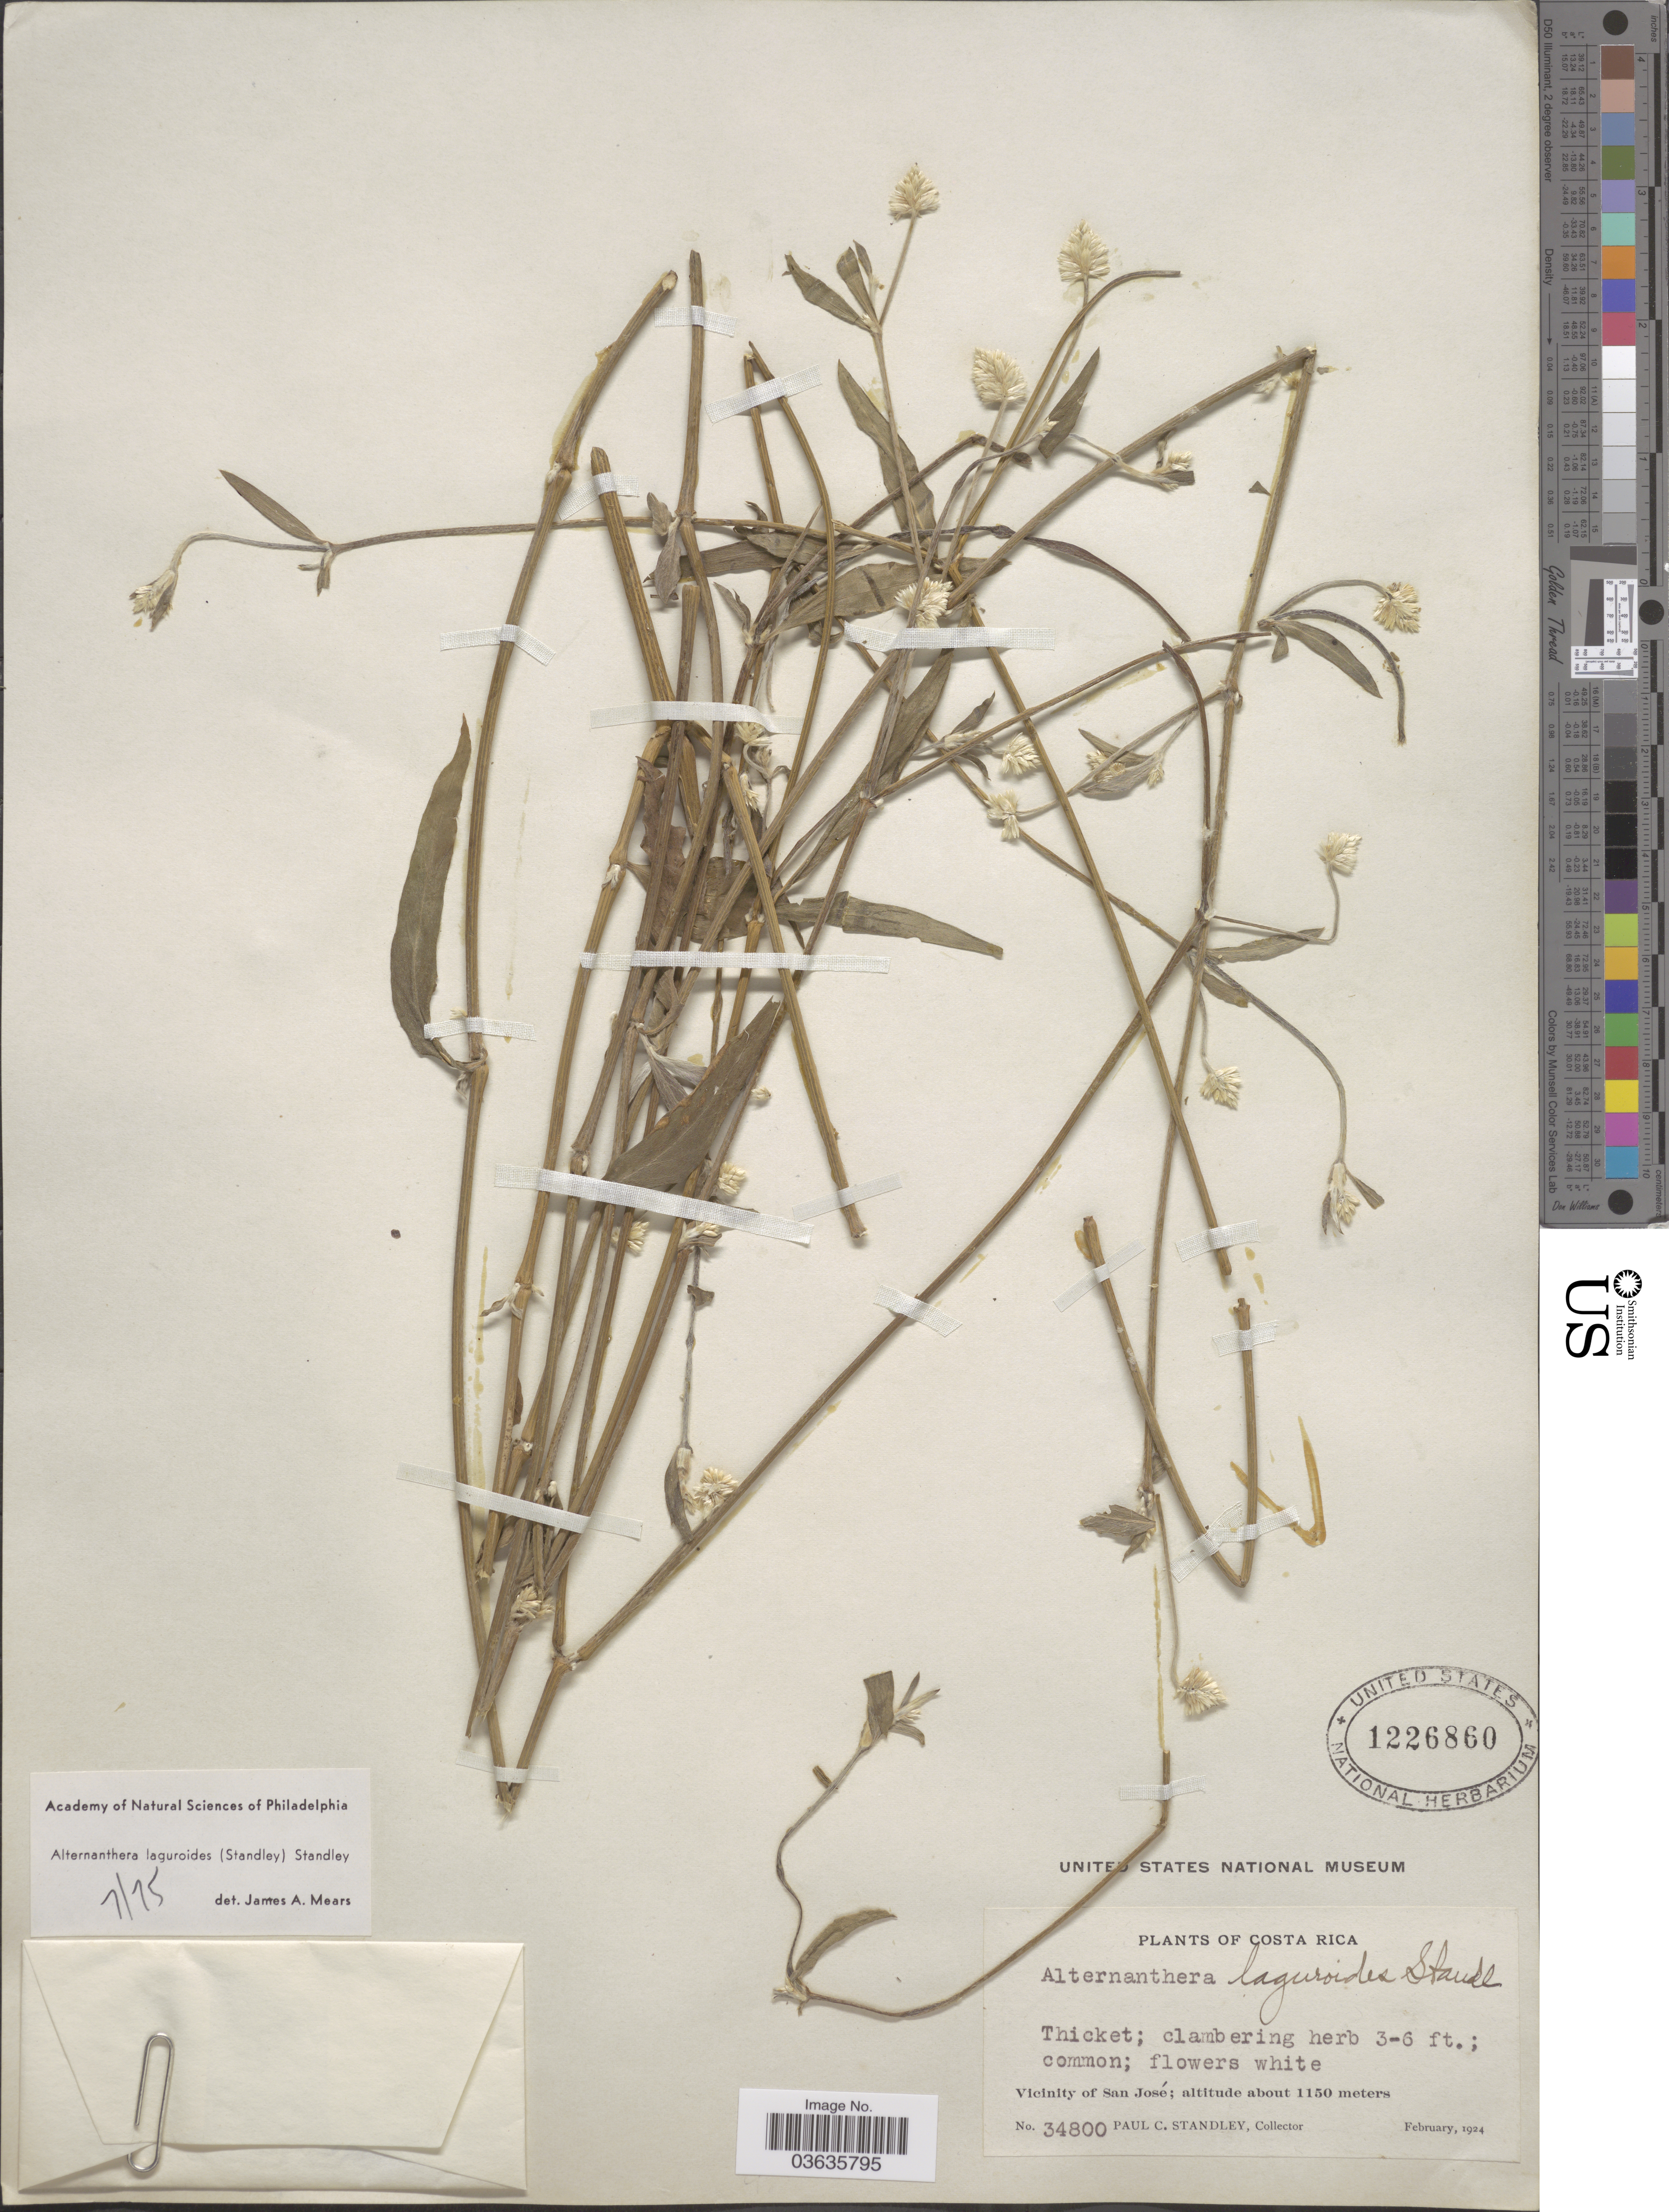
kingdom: Plantae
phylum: Tracheophyta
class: Magnoliopsida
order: Caryophyllales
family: Amaranthaceae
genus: Alternanthera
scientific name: Alternanthera laguroides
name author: (Standl.) Standl.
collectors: P. C. Standley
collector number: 34800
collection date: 1924-02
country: Costa Rica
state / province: San José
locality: Vicinity of San José.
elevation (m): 1150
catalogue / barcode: US 1226860